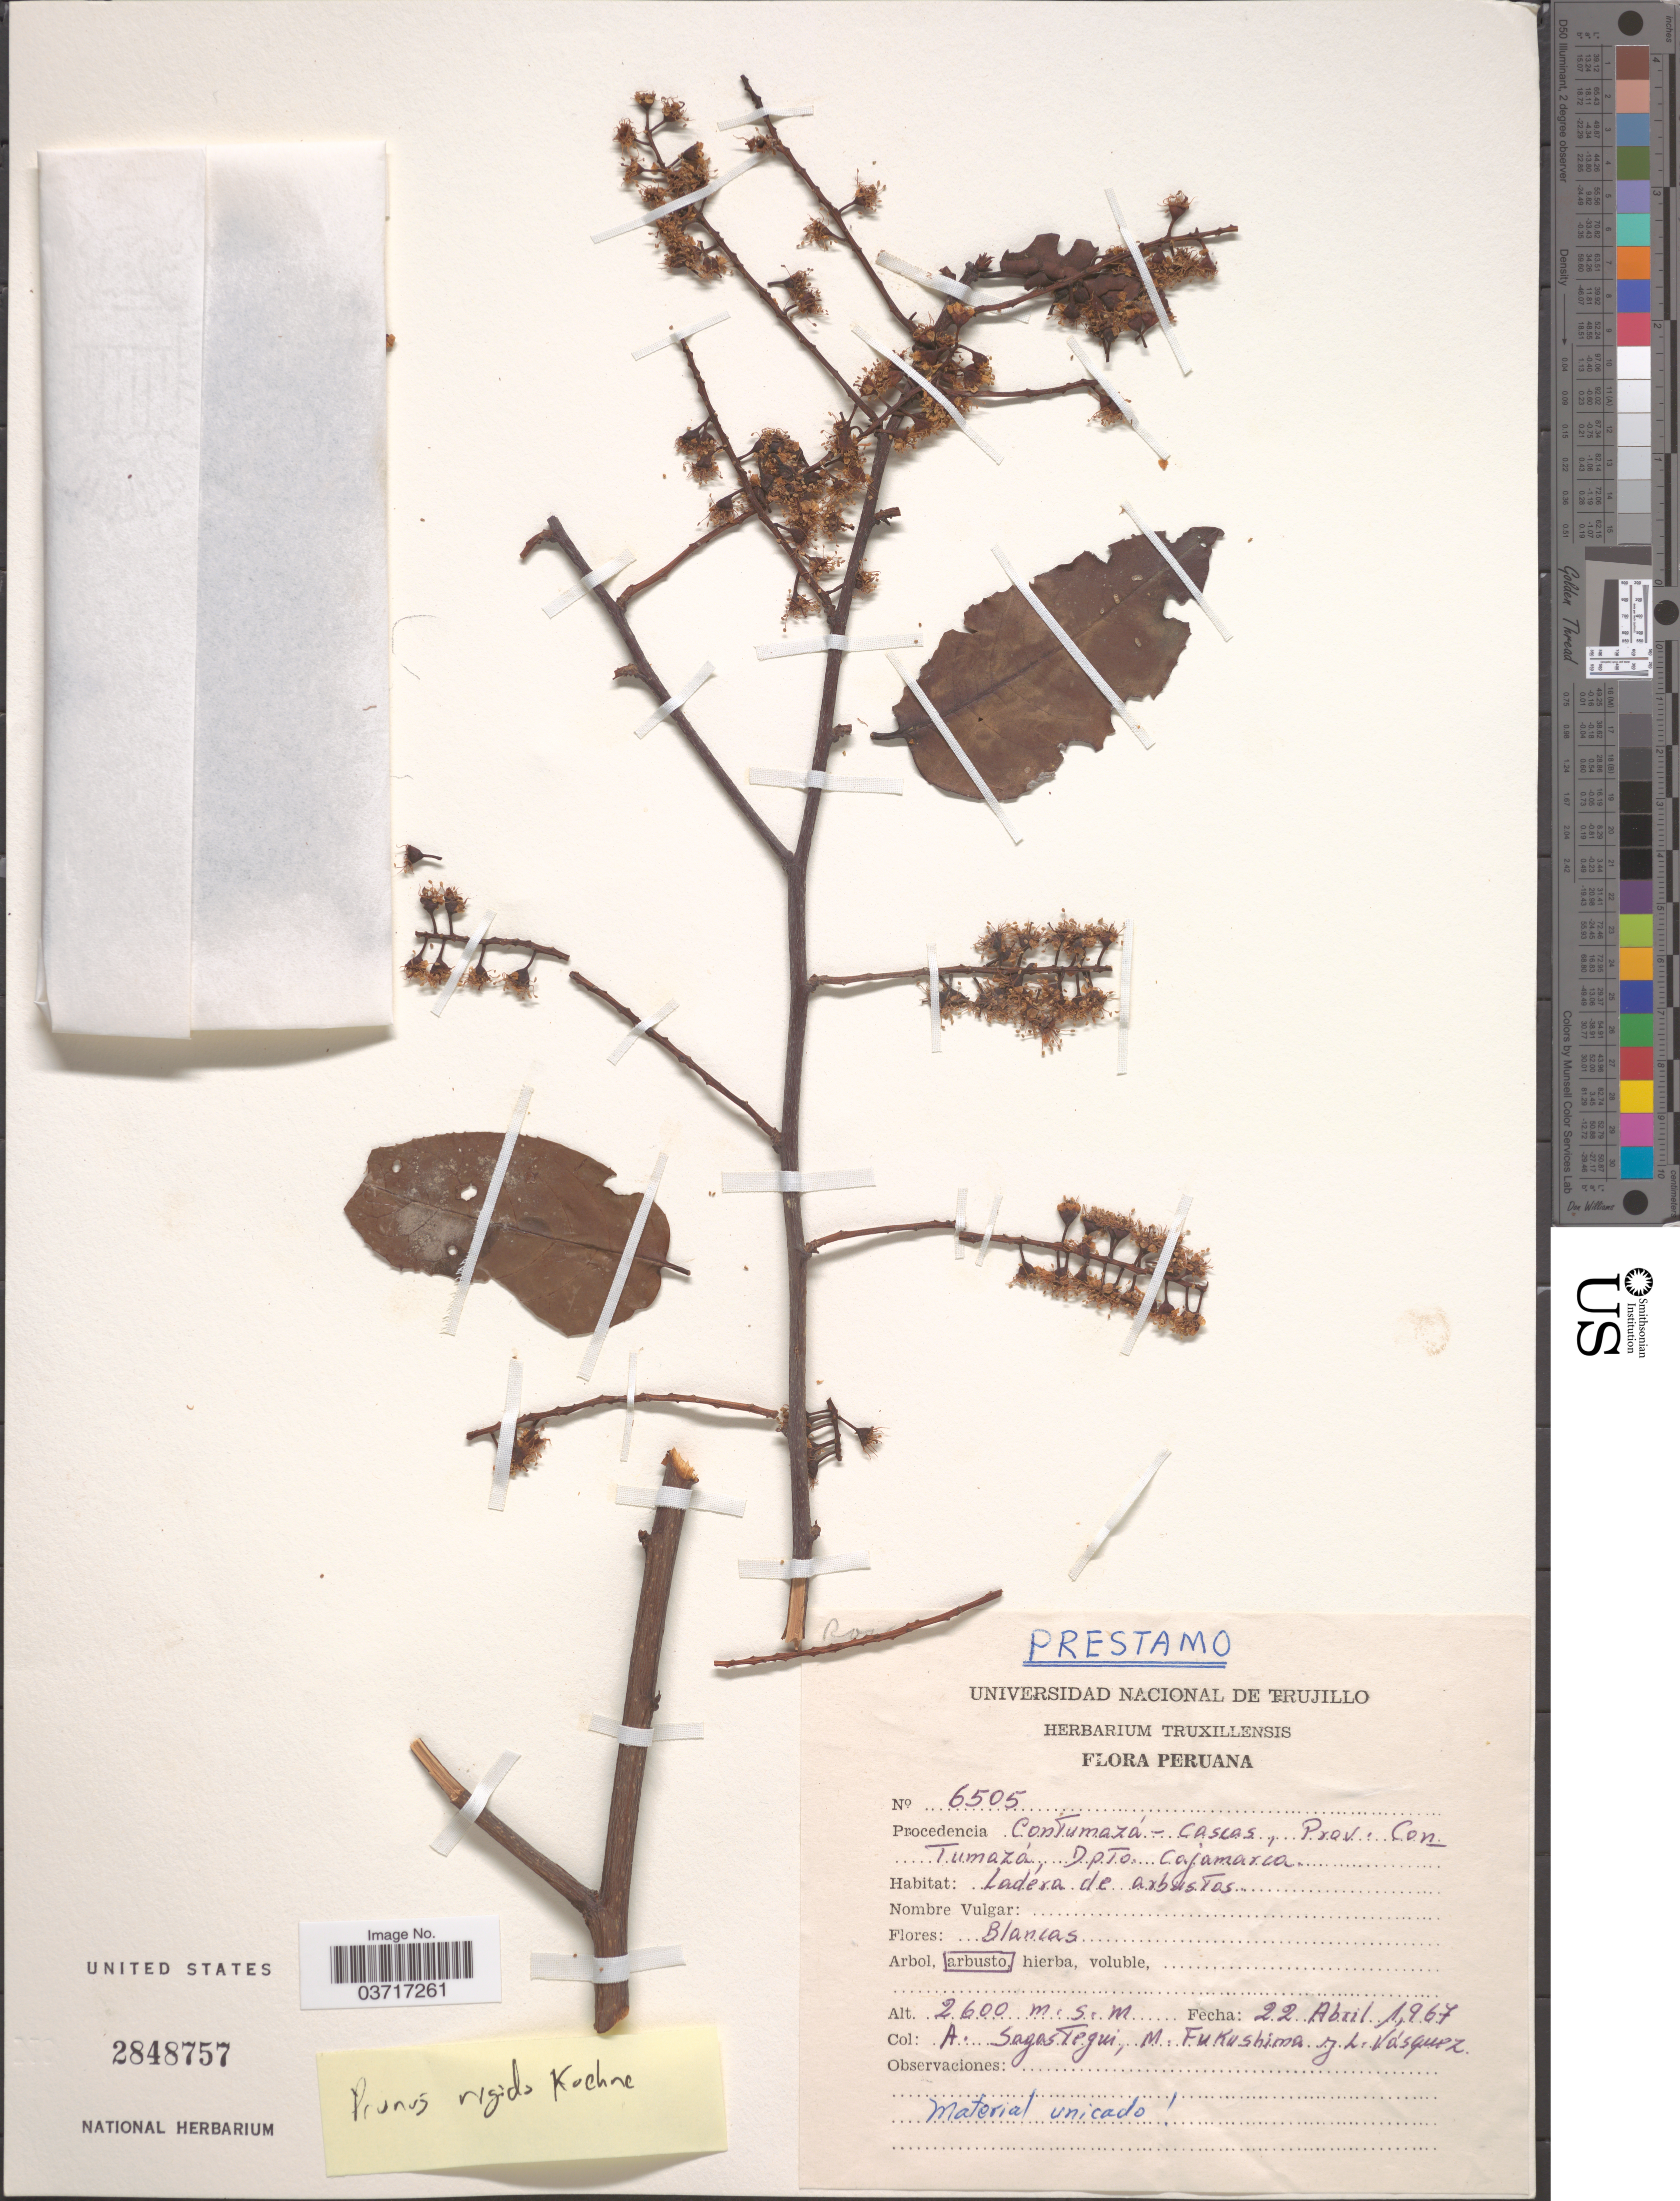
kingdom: Plantae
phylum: Tracheophyta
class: Magnoliopsida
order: Rosales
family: Rosaceae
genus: Prunus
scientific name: Prunus sp.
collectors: A. Sagastegui, M. Fukushima & J. Vásquez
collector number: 6505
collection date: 1967-04-22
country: Peru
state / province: Cajamarca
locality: Contumazá - Cascas, Prov. ConTumazá, Dpto. Cajamarca.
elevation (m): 2600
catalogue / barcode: US 2848757